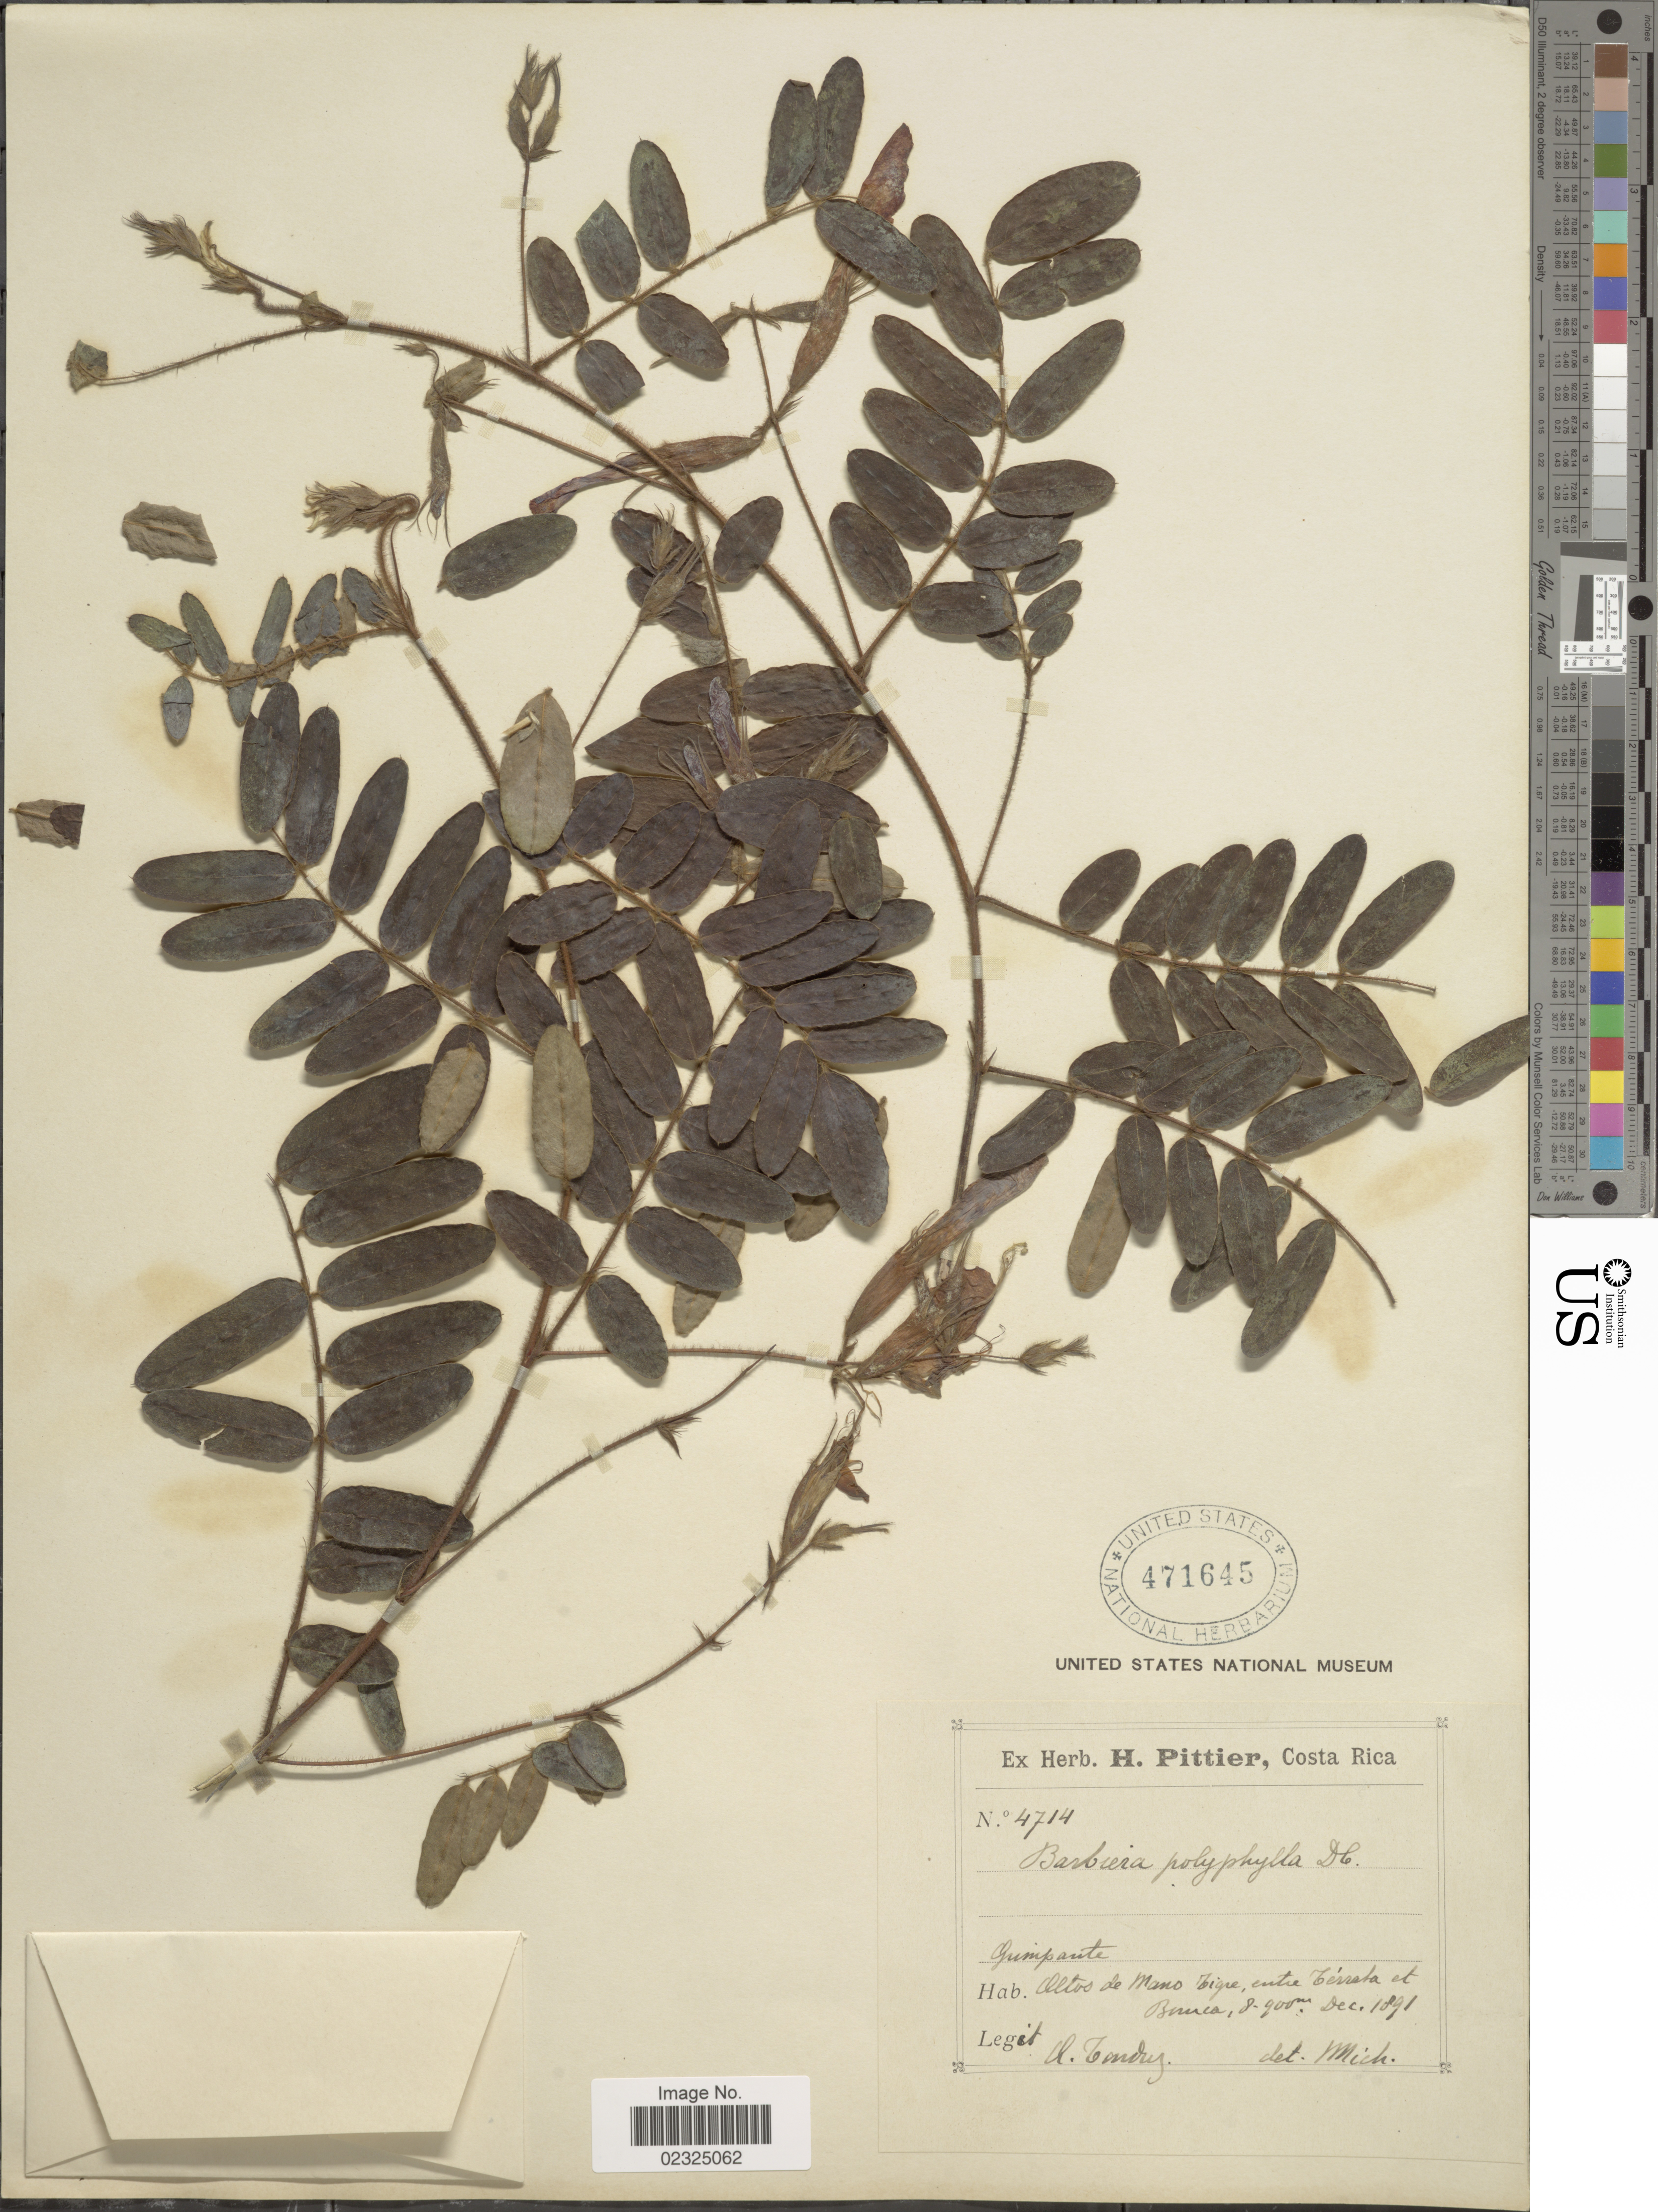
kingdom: Plantae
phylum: Tracheophyta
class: Magnoliopsida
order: Fabales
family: Fabaceae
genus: Barbieria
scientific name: Barbieria sp.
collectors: A. Tonduz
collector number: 4714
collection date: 1891-12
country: Costa Rica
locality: Guimpante, Altvo de Mano tigre, entre Cerrata et Banca.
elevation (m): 800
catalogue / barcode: US 471645